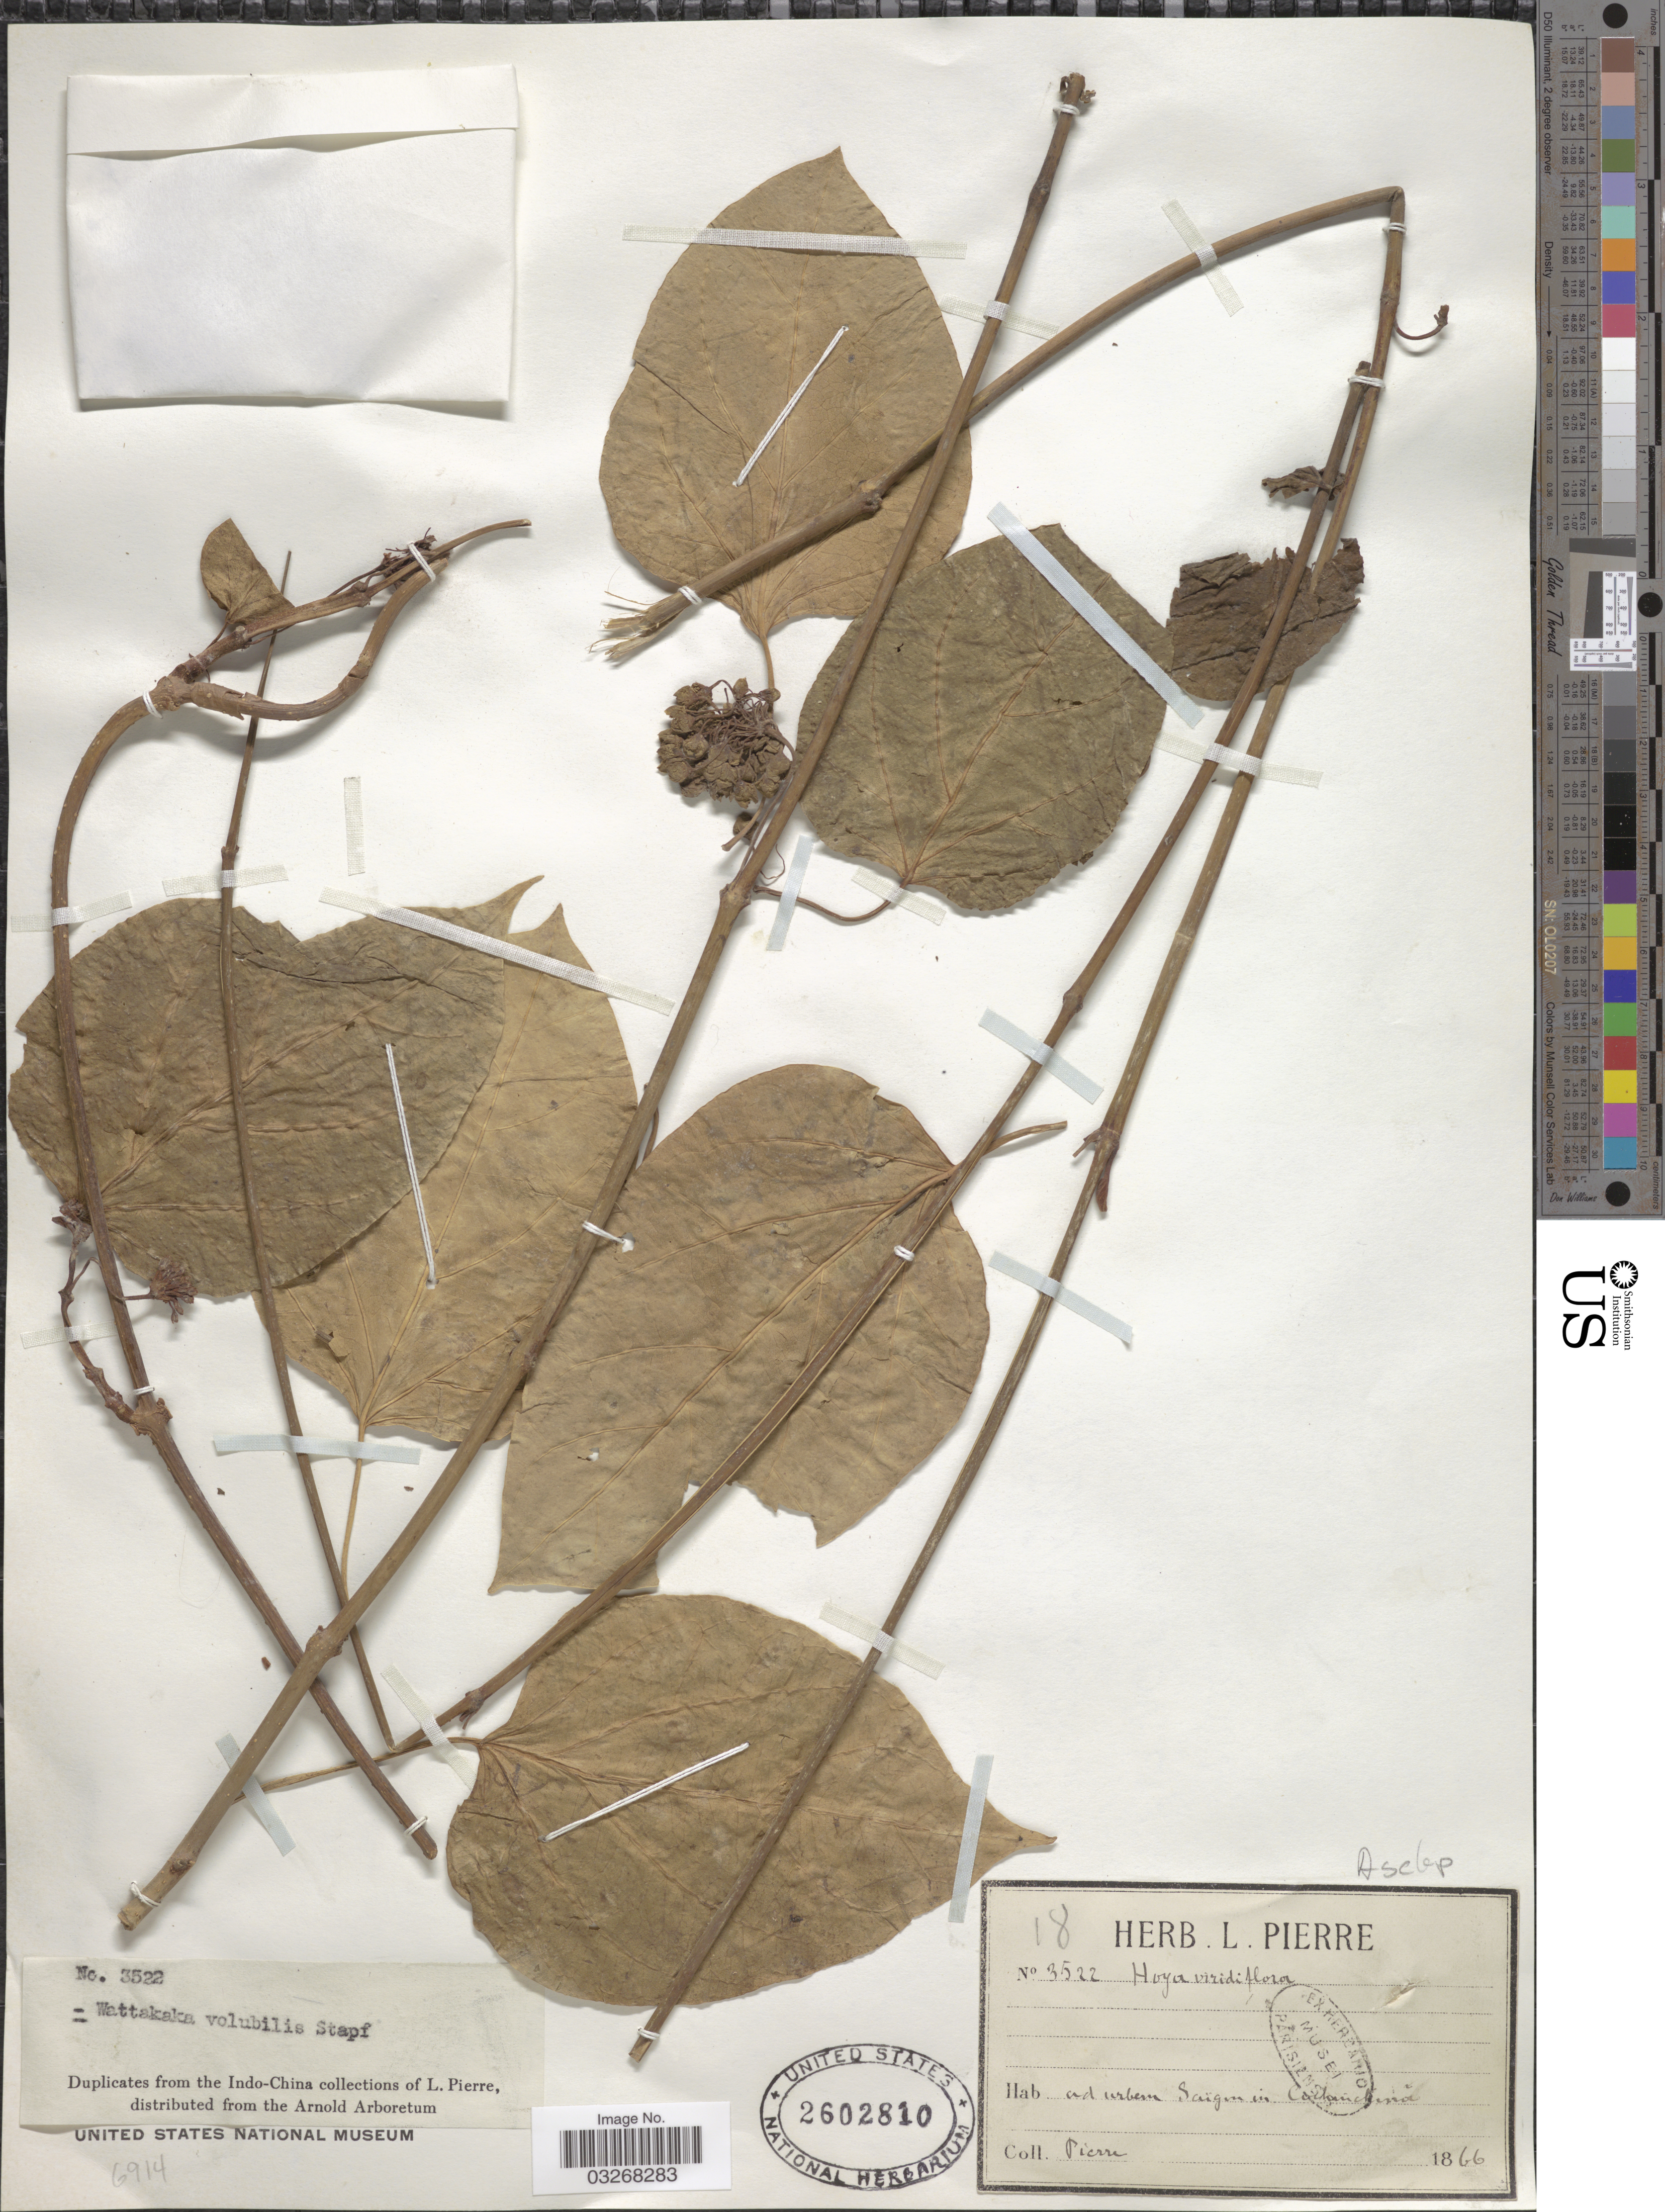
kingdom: Plantae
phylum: Tracheophyta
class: Magnoliopsida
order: Gentianales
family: Apocynaceae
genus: Dregea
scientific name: Dregea volubilis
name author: (L. f.) Benth. ex Hook. f.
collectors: L. Pierre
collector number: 3522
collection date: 1866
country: Vietnam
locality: Ad urbem Saïgon in Cochinchina.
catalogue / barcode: US 2602810